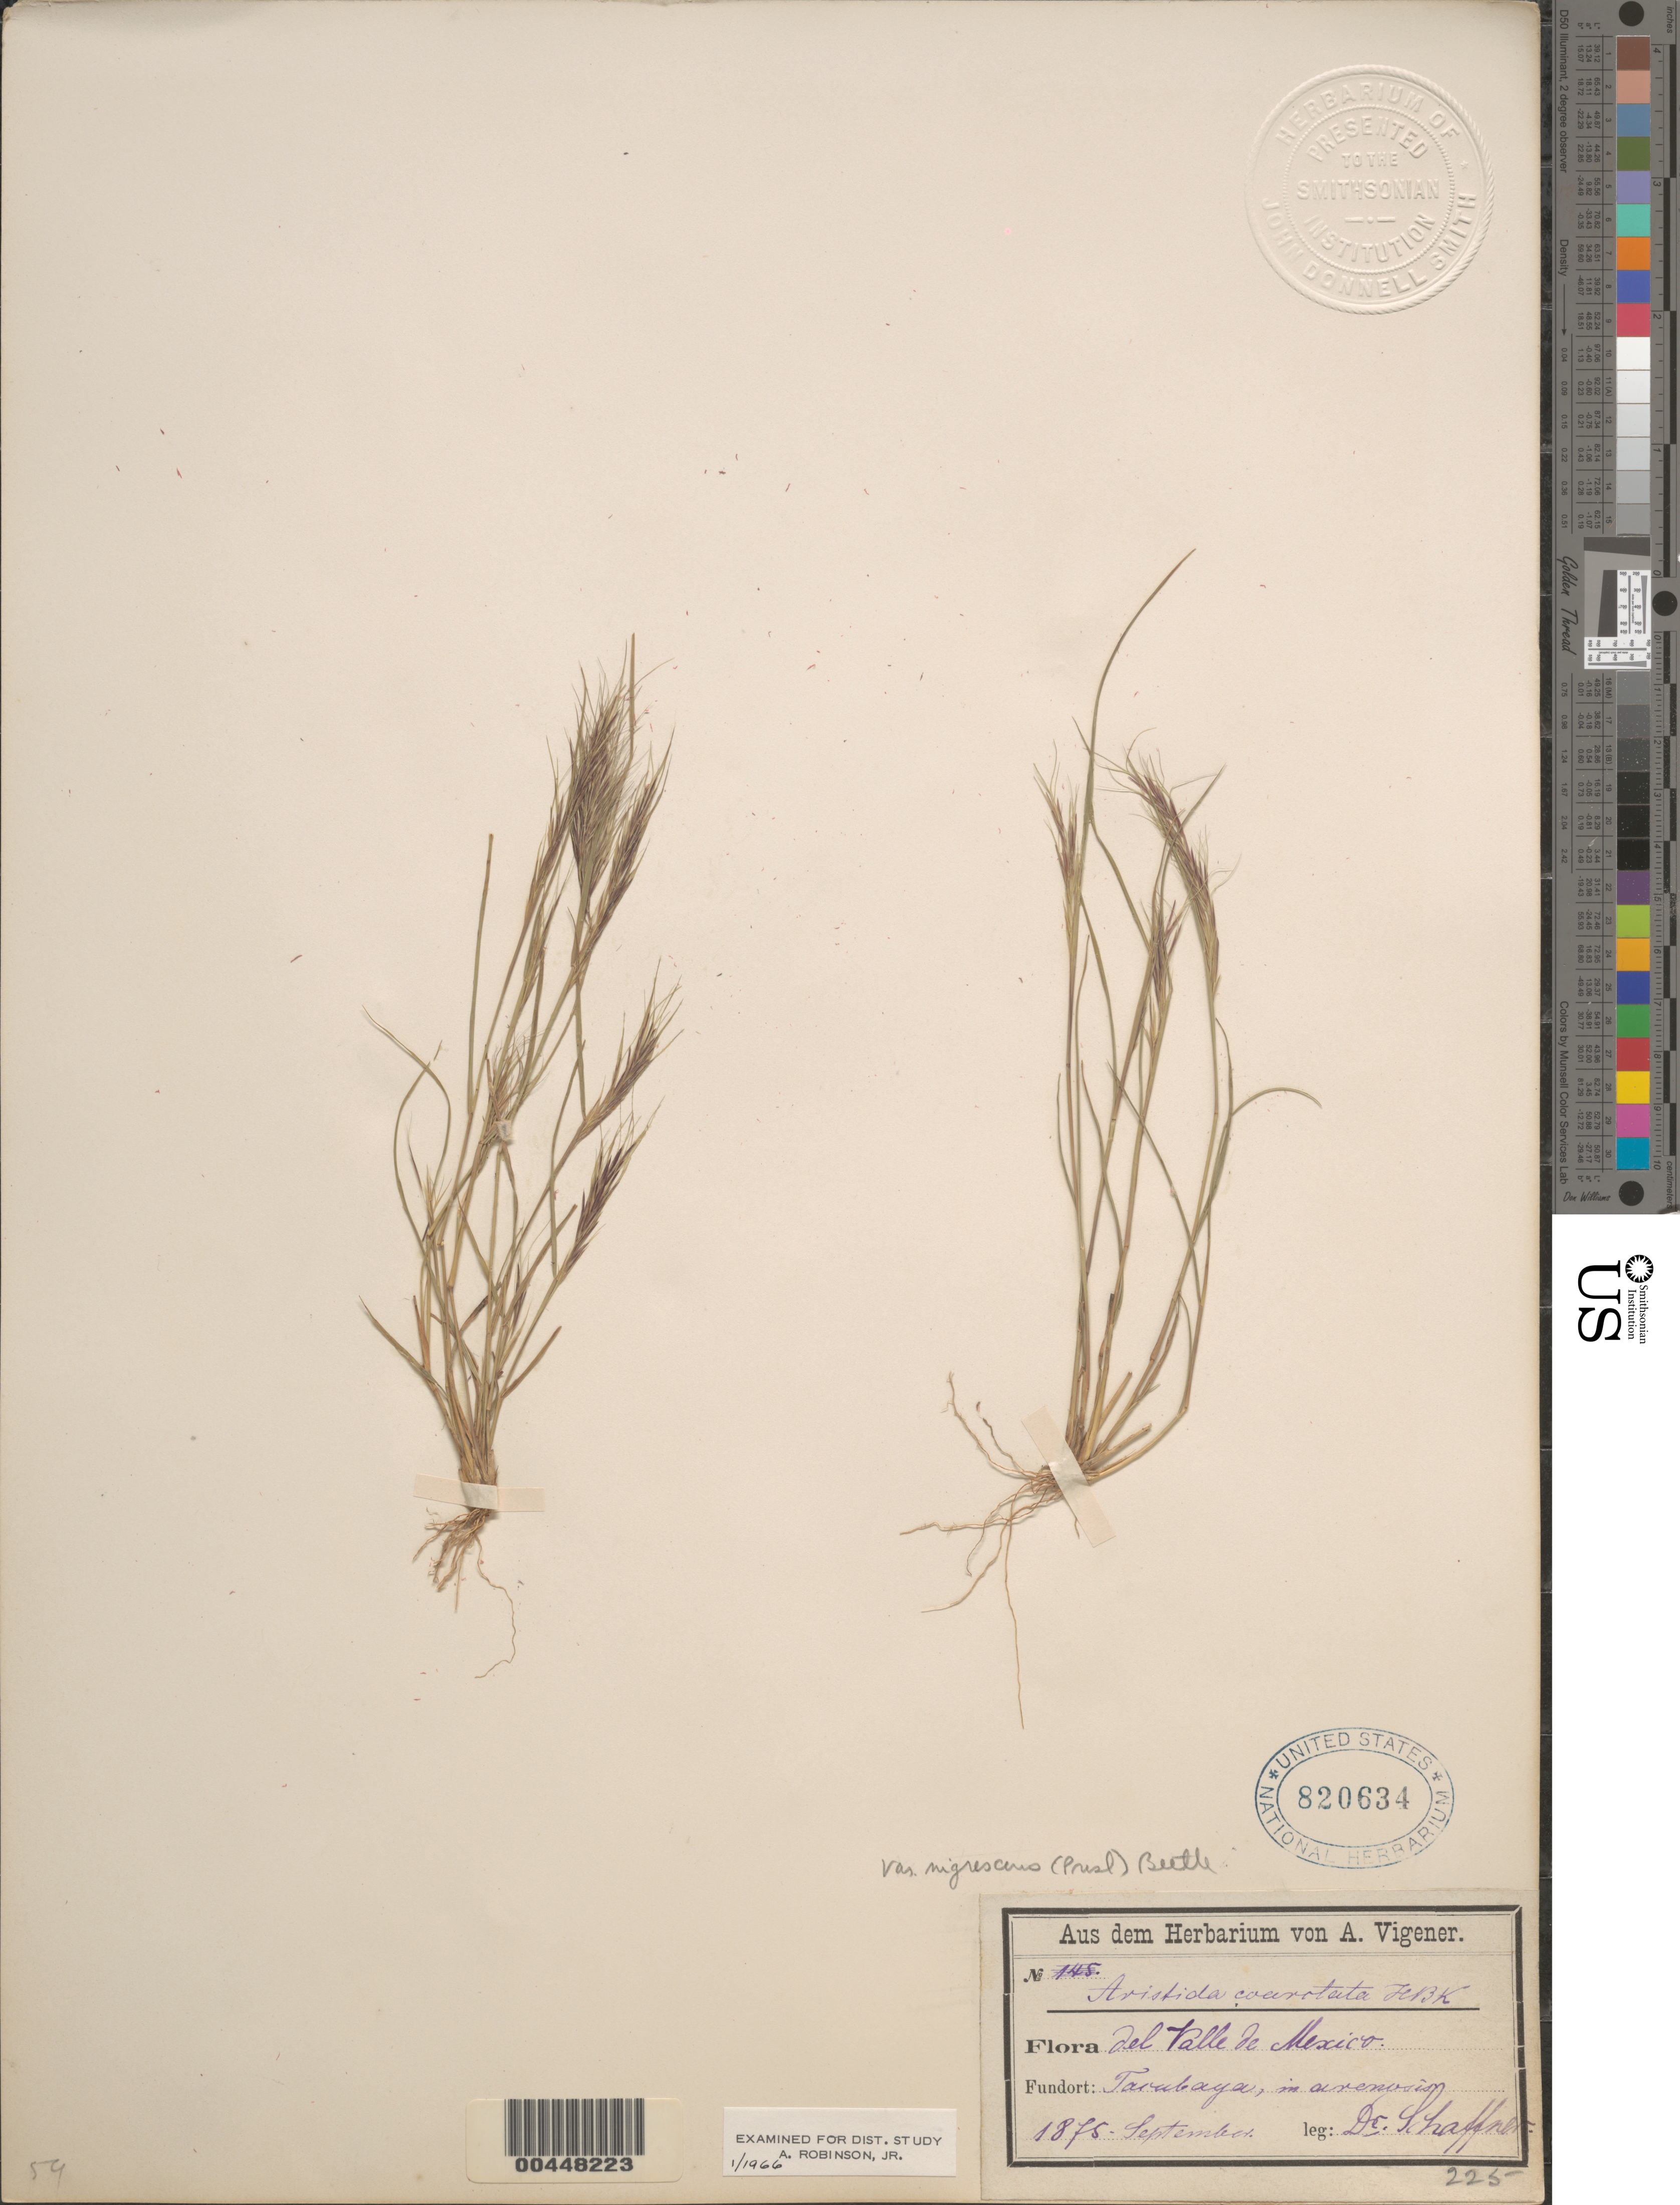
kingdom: Plantae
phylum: Tracheophyta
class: Liliopsida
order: Poales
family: Poaceae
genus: Aristida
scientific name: Aristida adscensionis var. nigrescens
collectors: -. Schaffner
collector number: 225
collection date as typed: Sep 1875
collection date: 1875-09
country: Mexico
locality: Valle de Mexico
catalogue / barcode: US 820634